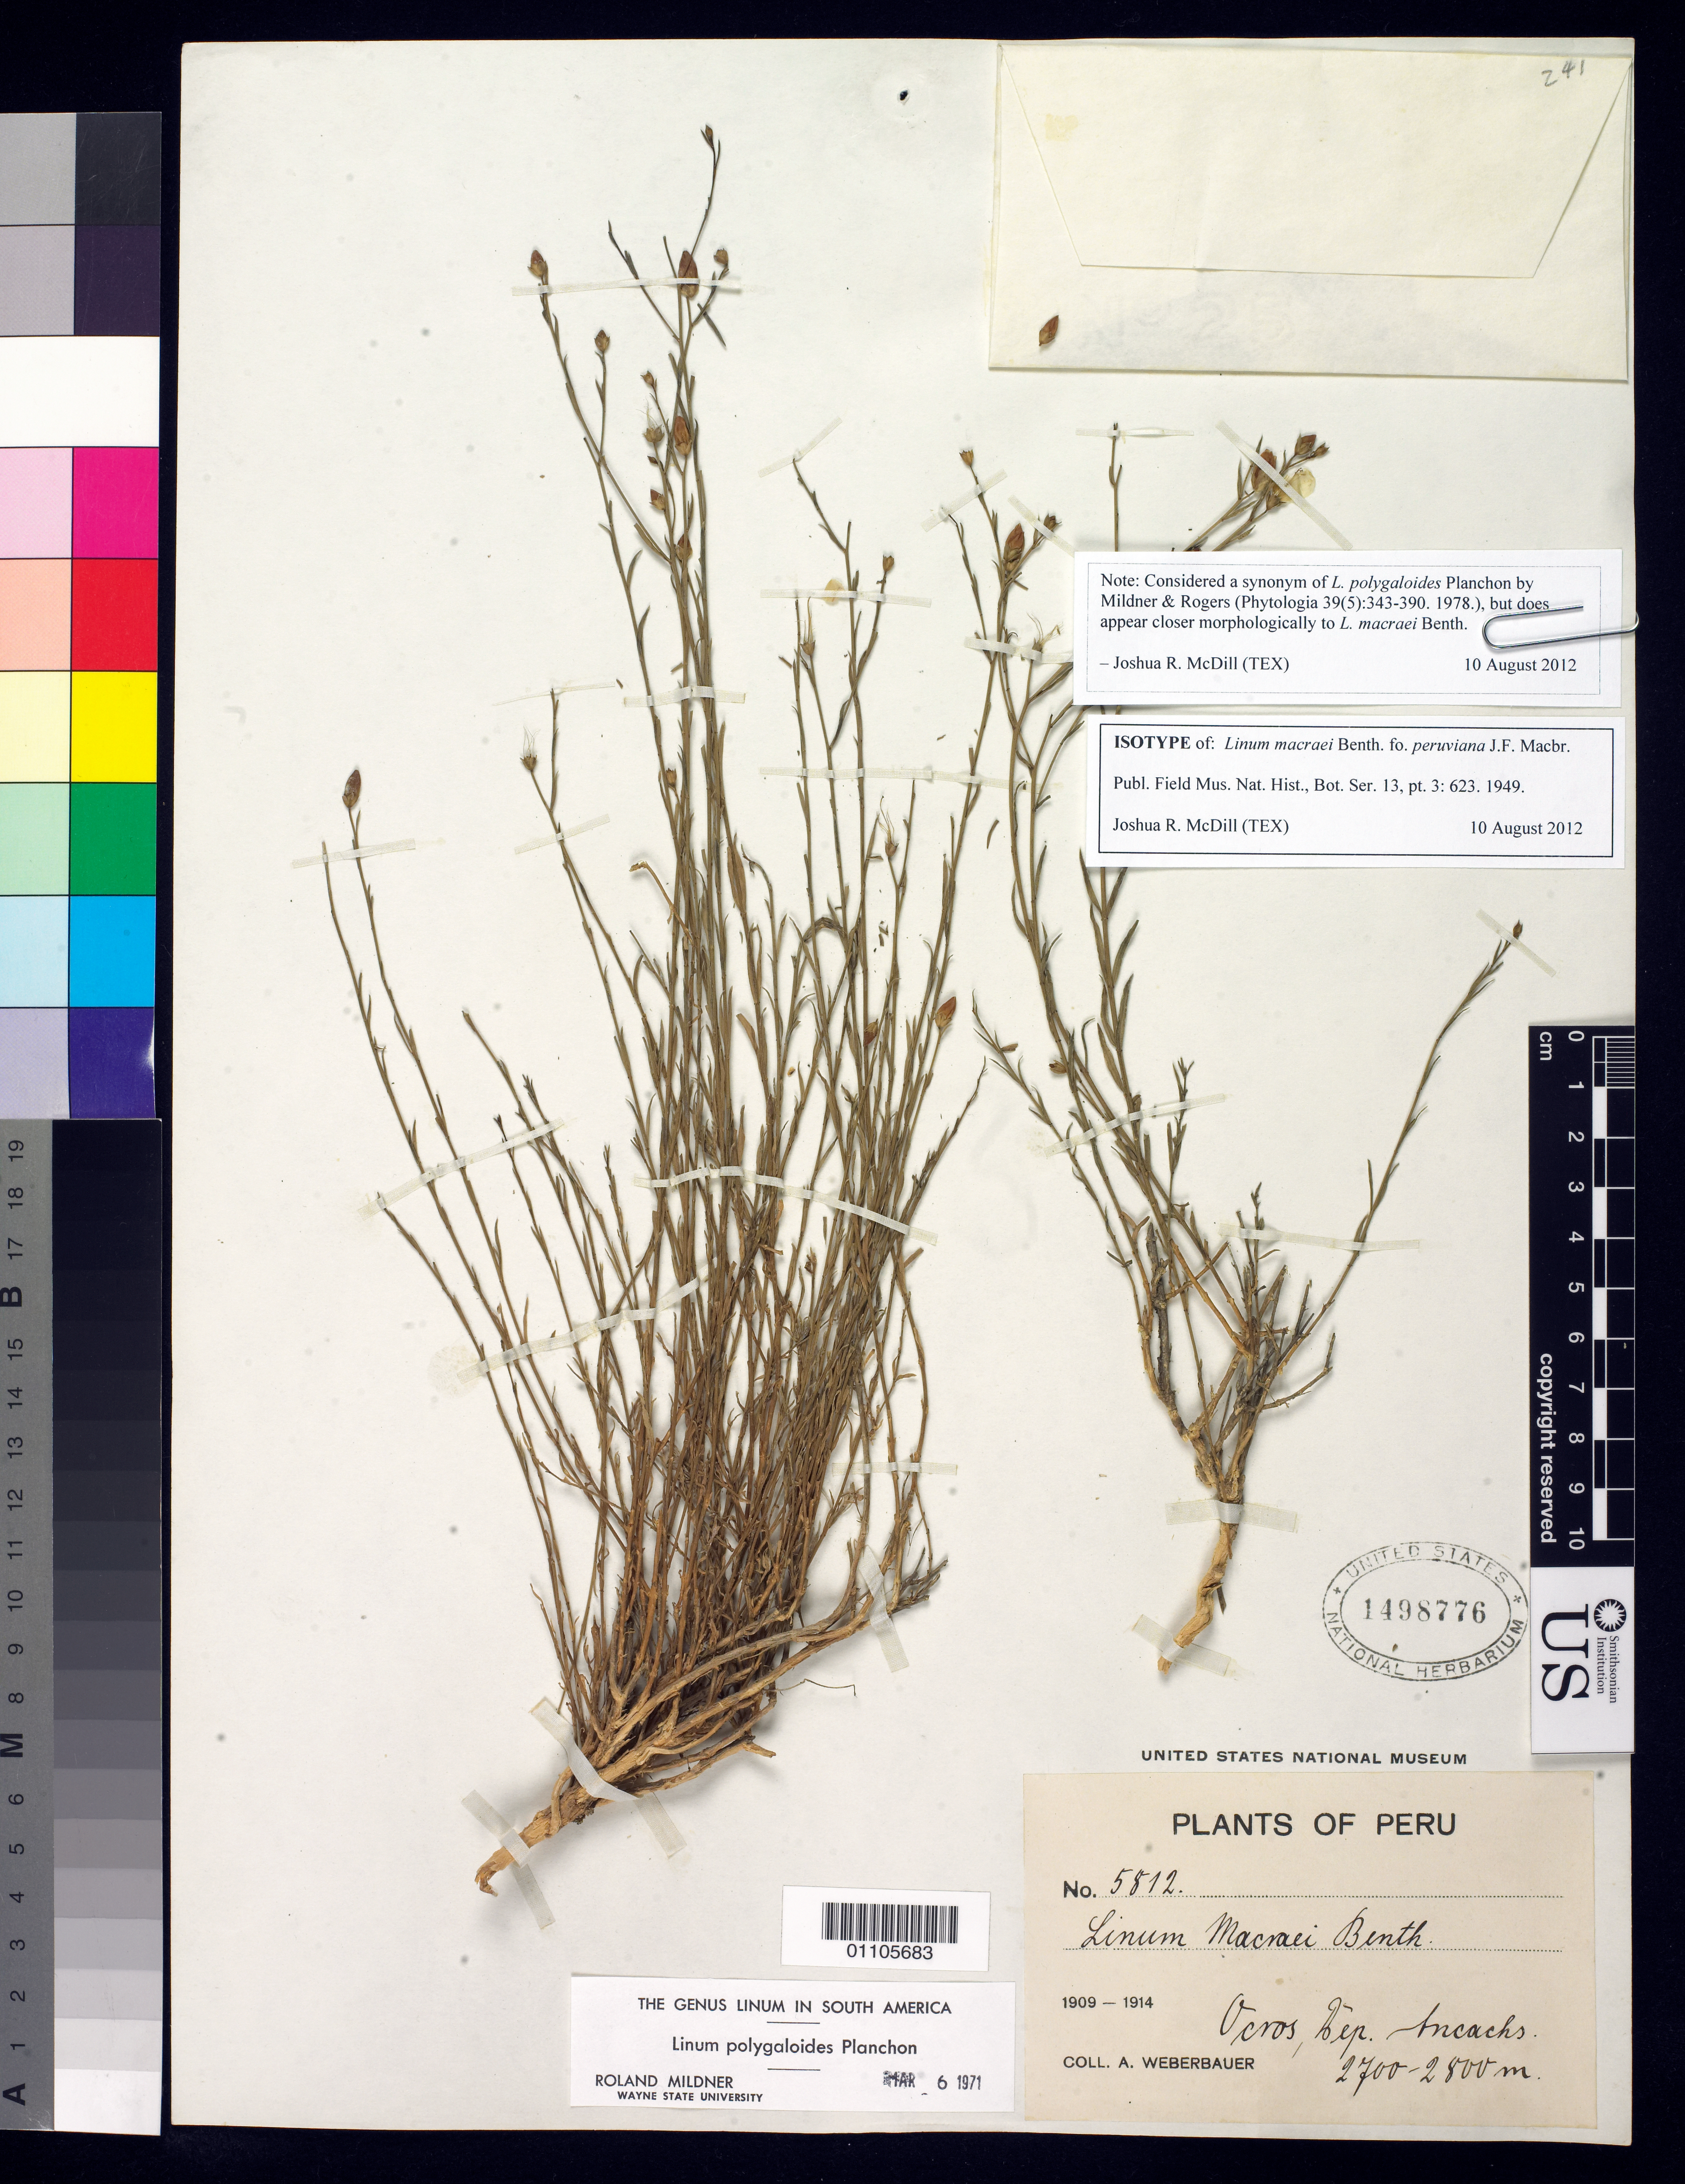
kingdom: Plantae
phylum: Tracheophyta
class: Magnoliopsida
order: Malpighiales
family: Linaceae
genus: Linum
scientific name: Linum macraei f. peruviana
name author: J.F. Macbr.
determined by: McDill, J.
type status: Isotype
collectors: A. Weberbauer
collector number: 5812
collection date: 1909/1914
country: Peru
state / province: Ancash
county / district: Ocros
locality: Ocros, Dep. Ancash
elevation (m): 2700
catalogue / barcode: US 1498776